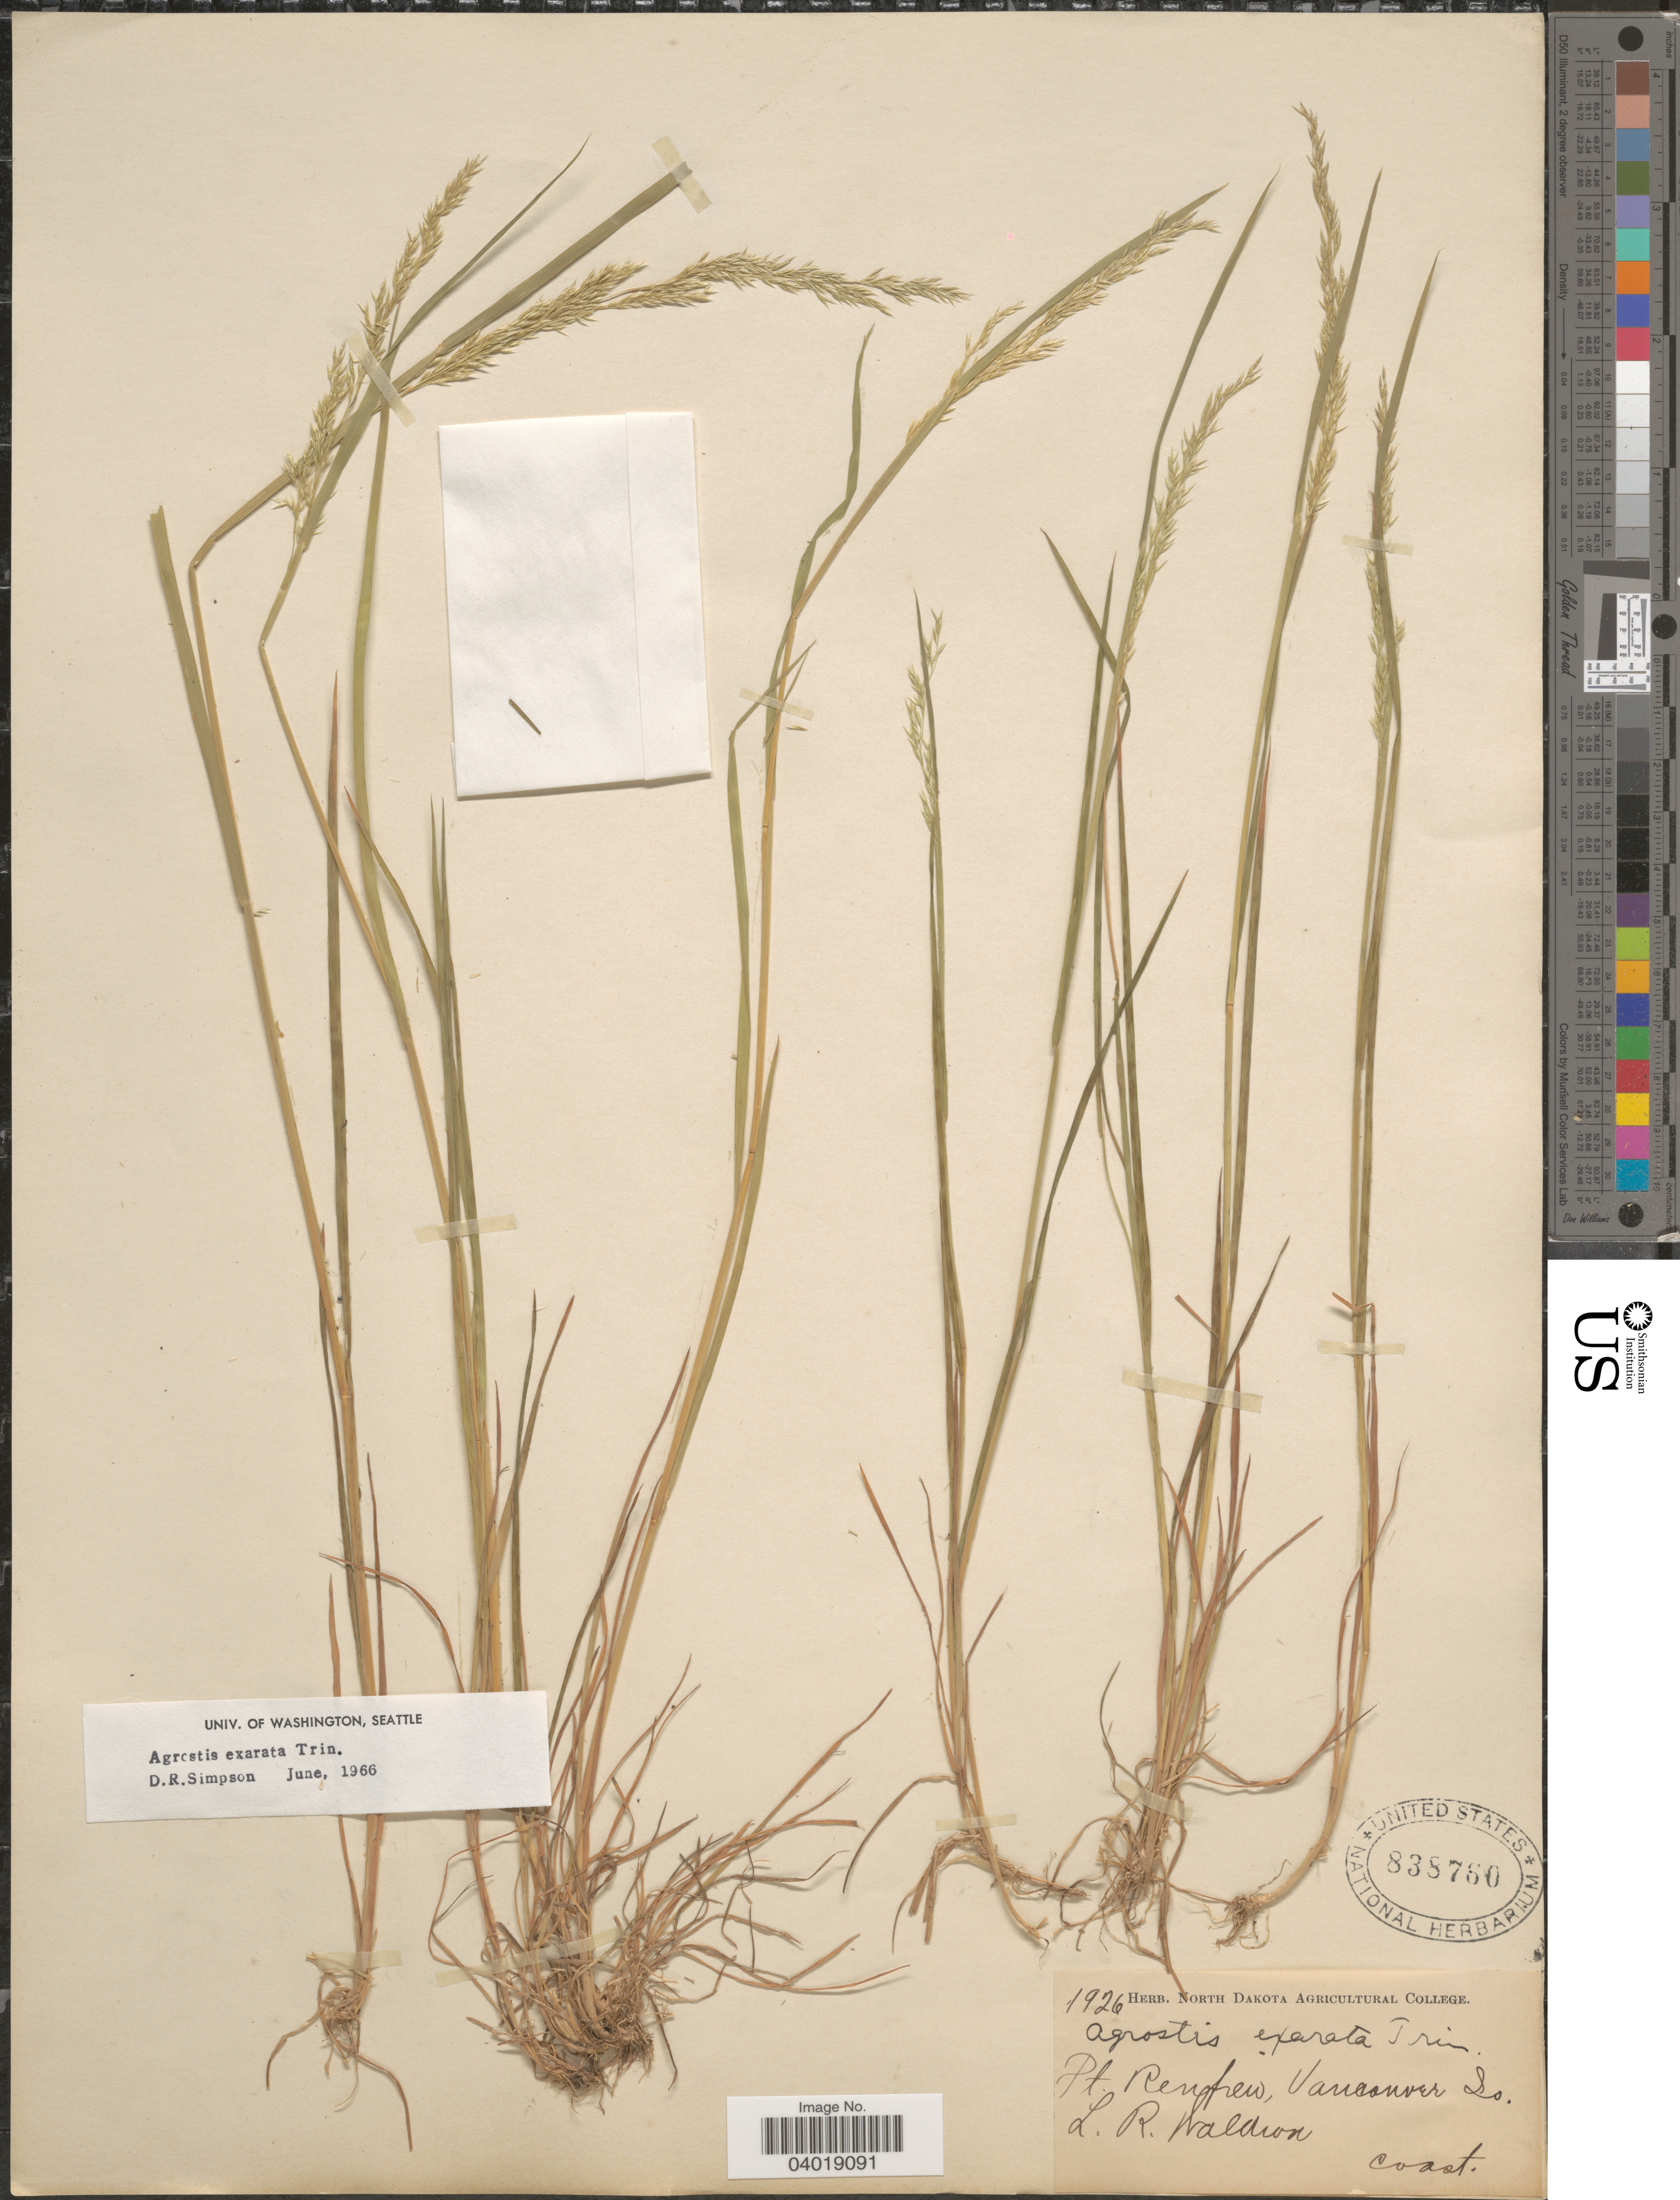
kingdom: Plantae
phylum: Tracheophyta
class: Liliopsida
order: Poales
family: Poaceae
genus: Agrostis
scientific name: Agrostis exarata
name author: Trin.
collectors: L. Waldron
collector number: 1926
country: Canada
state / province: British Columbia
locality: Pt. Renfrew, Vancouver Is. Coast.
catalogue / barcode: US 838760